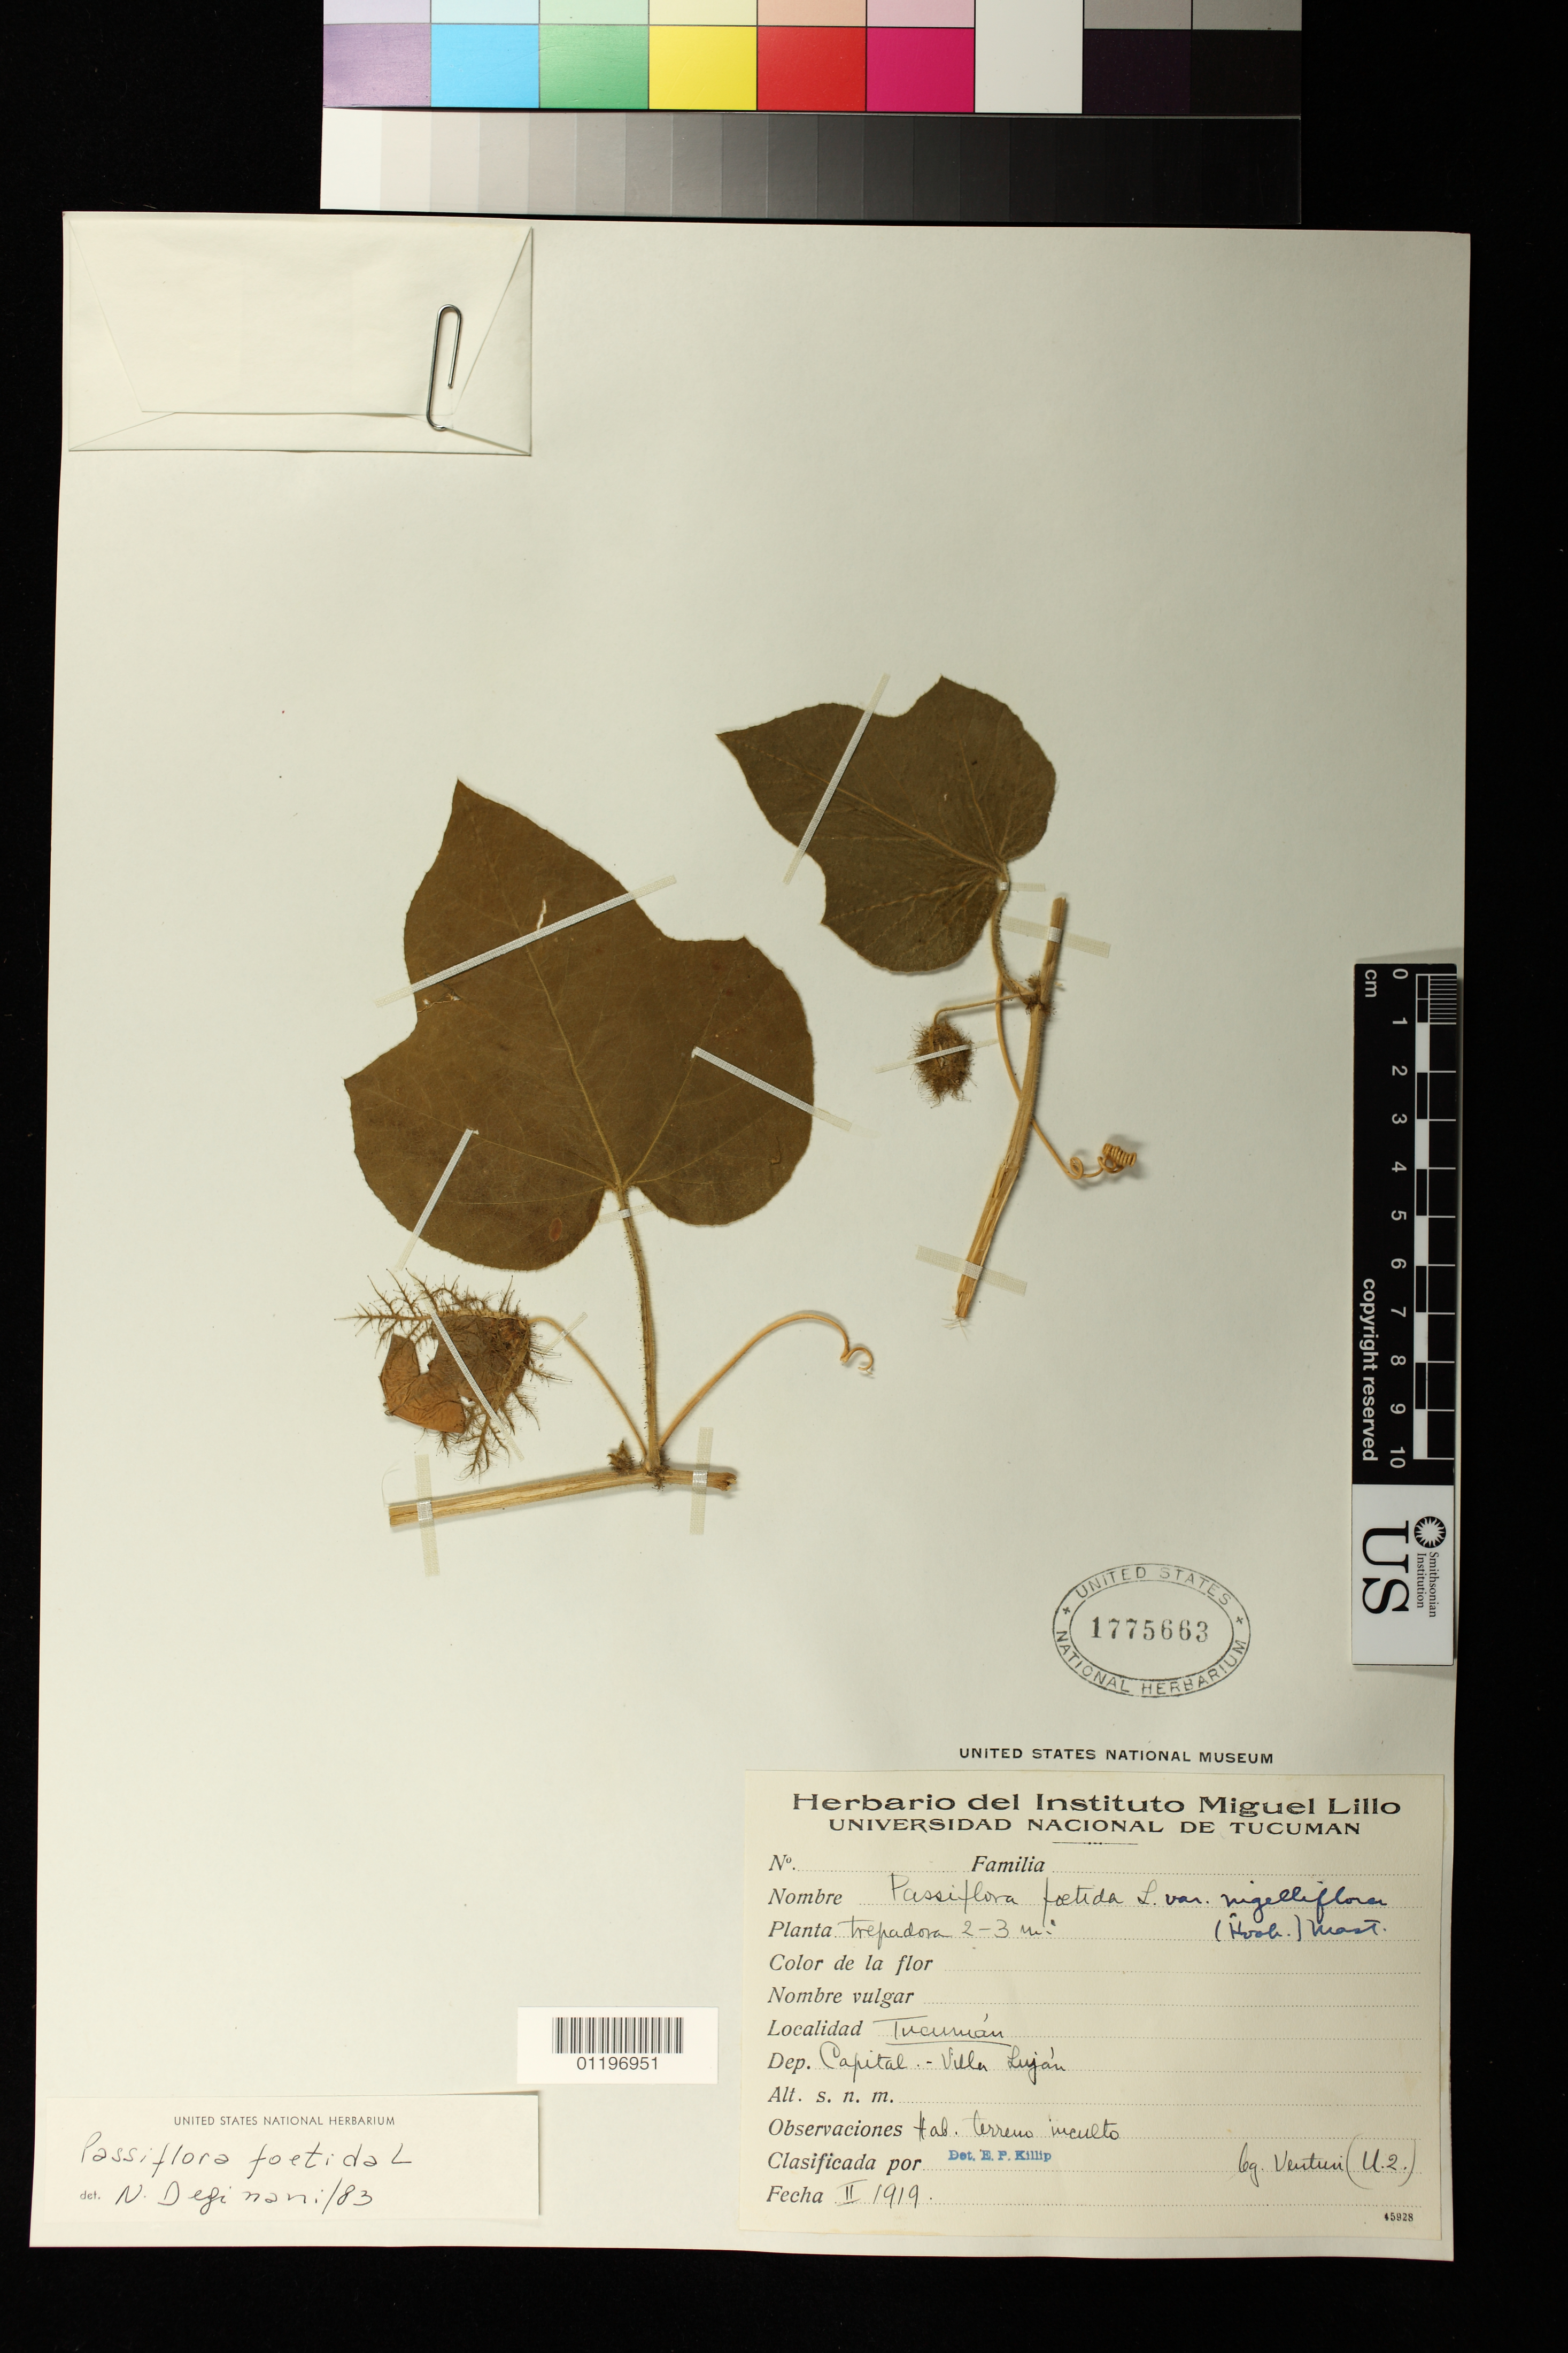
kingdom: Plantae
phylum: Tracheophyta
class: Magnoliopsida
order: Malpighiales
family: Passifloraceae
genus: Passiflora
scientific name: Passiflora foetida var. nigelliflora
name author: (Hook.) Mast.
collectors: Venturi, --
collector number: U.2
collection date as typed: Feb 1919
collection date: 1919-02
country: Argentina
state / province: Tucumán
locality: Tucumán, Capital - Villa Luján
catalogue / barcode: US 1775663